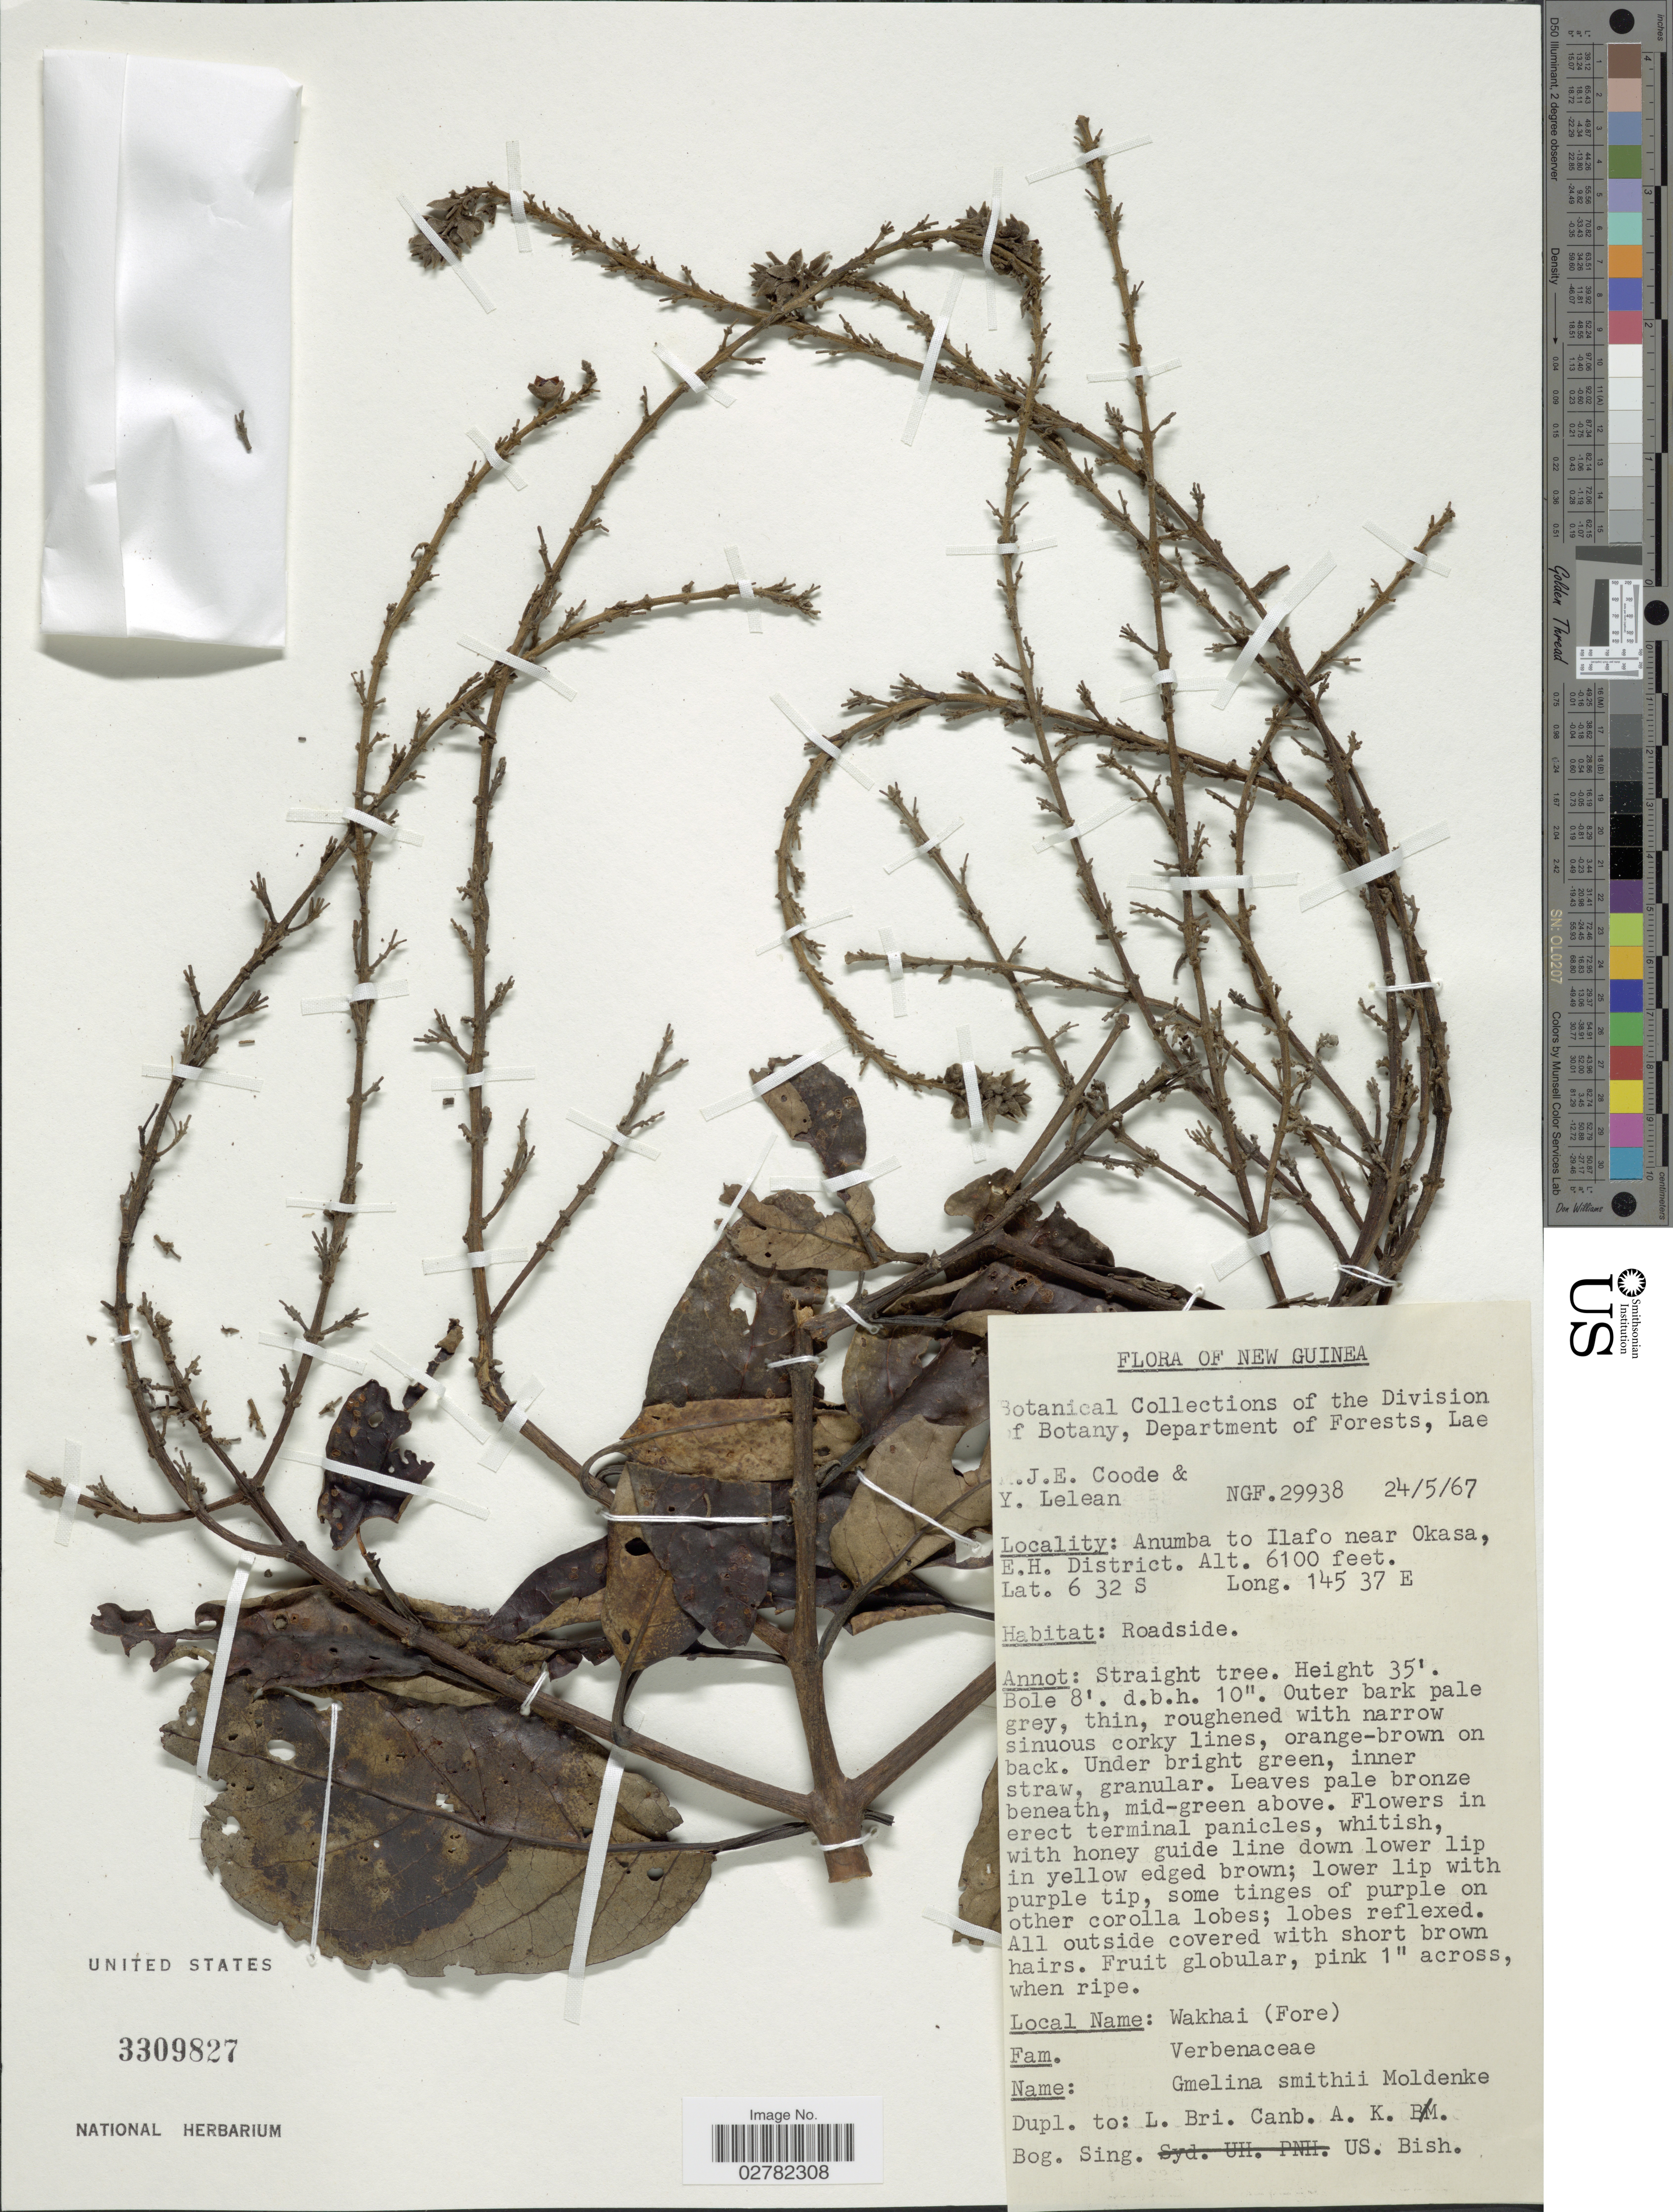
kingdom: Plantae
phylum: Tracheophyta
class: Magnoliopsida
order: Lamiales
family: Lamiaceae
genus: Gmelina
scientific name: Gmelina smithii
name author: Moldenke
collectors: M. J. E. Coode & Y. Lelean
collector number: NGF29938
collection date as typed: Transcribed d/m/y: 24/5/67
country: Papua New Guinea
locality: New Guinea. Anumba to Ilafo, near Okasa, E.H. District.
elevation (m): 1859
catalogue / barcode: US 3309827